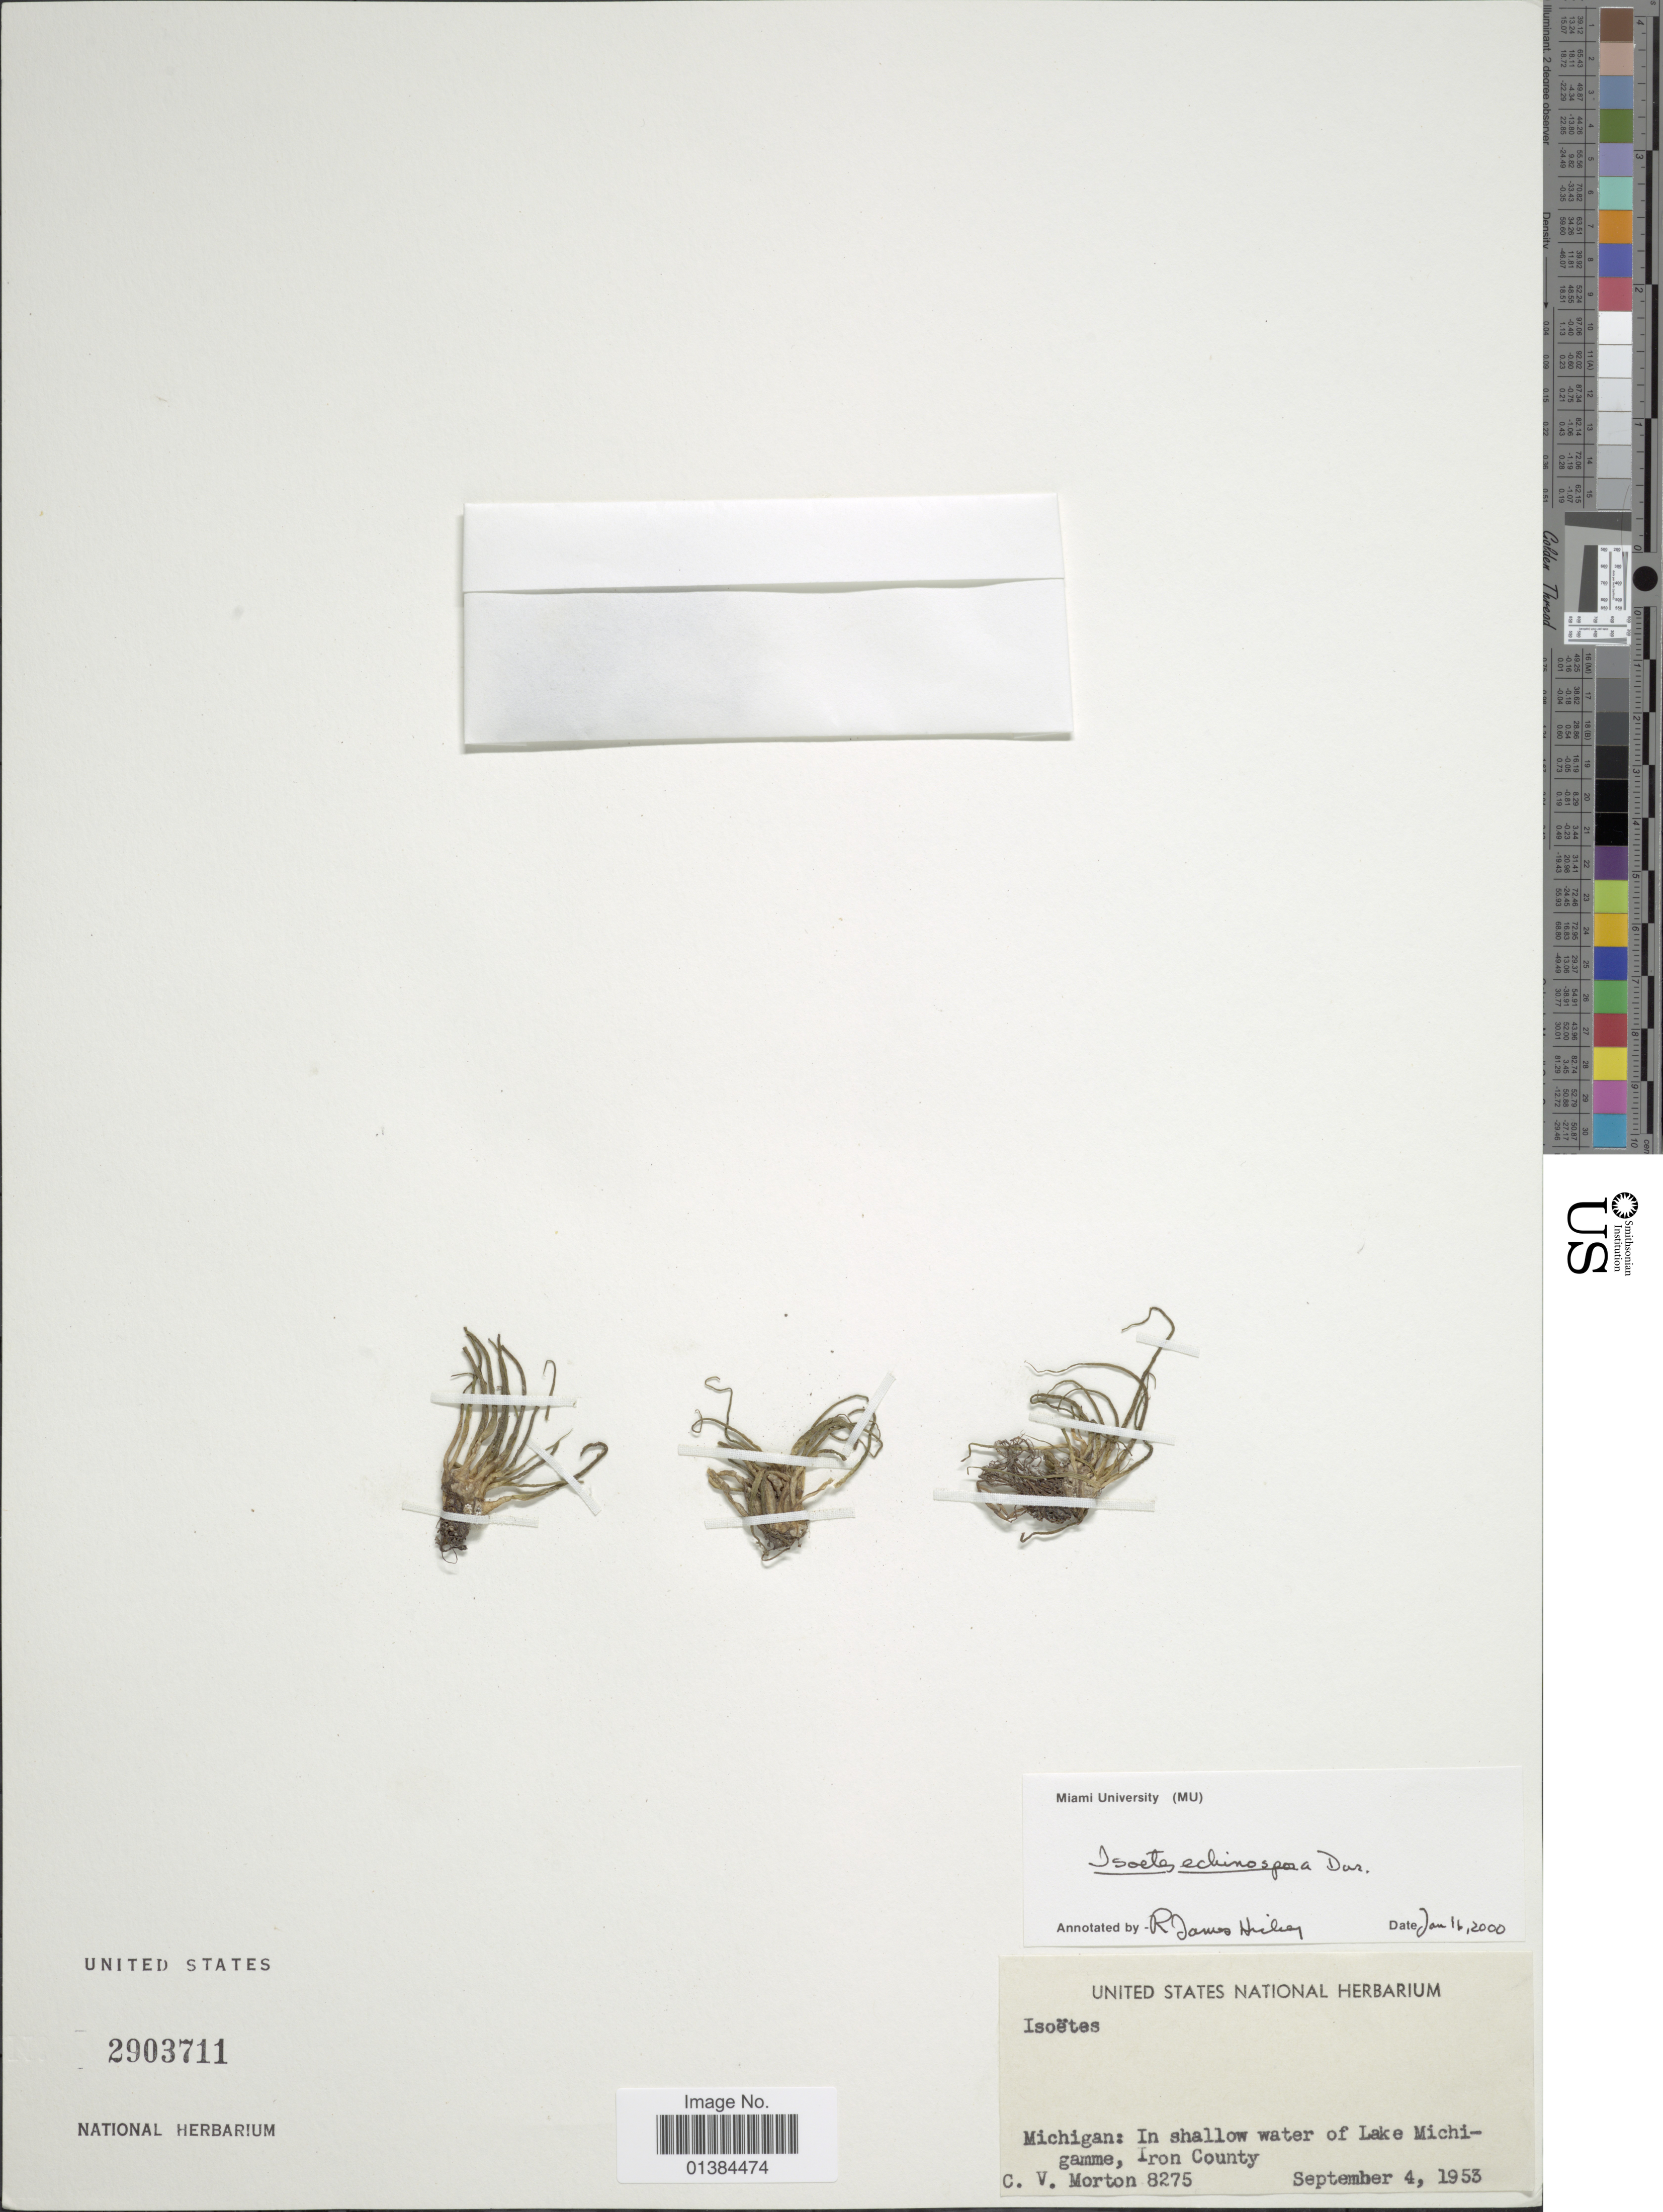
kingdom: Plantae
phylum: Tracheophyta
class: Lycopodiopsida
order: Isoetales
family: Isoetaceae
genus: Isoetes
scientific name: Isoetes echinospora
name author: Durieu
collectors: C. V. Morton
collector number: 8275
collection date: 1953-09-04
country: United States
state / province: Michigan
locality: In shallow water of Lake Michigamme, Iron County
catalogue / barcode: US 2903711